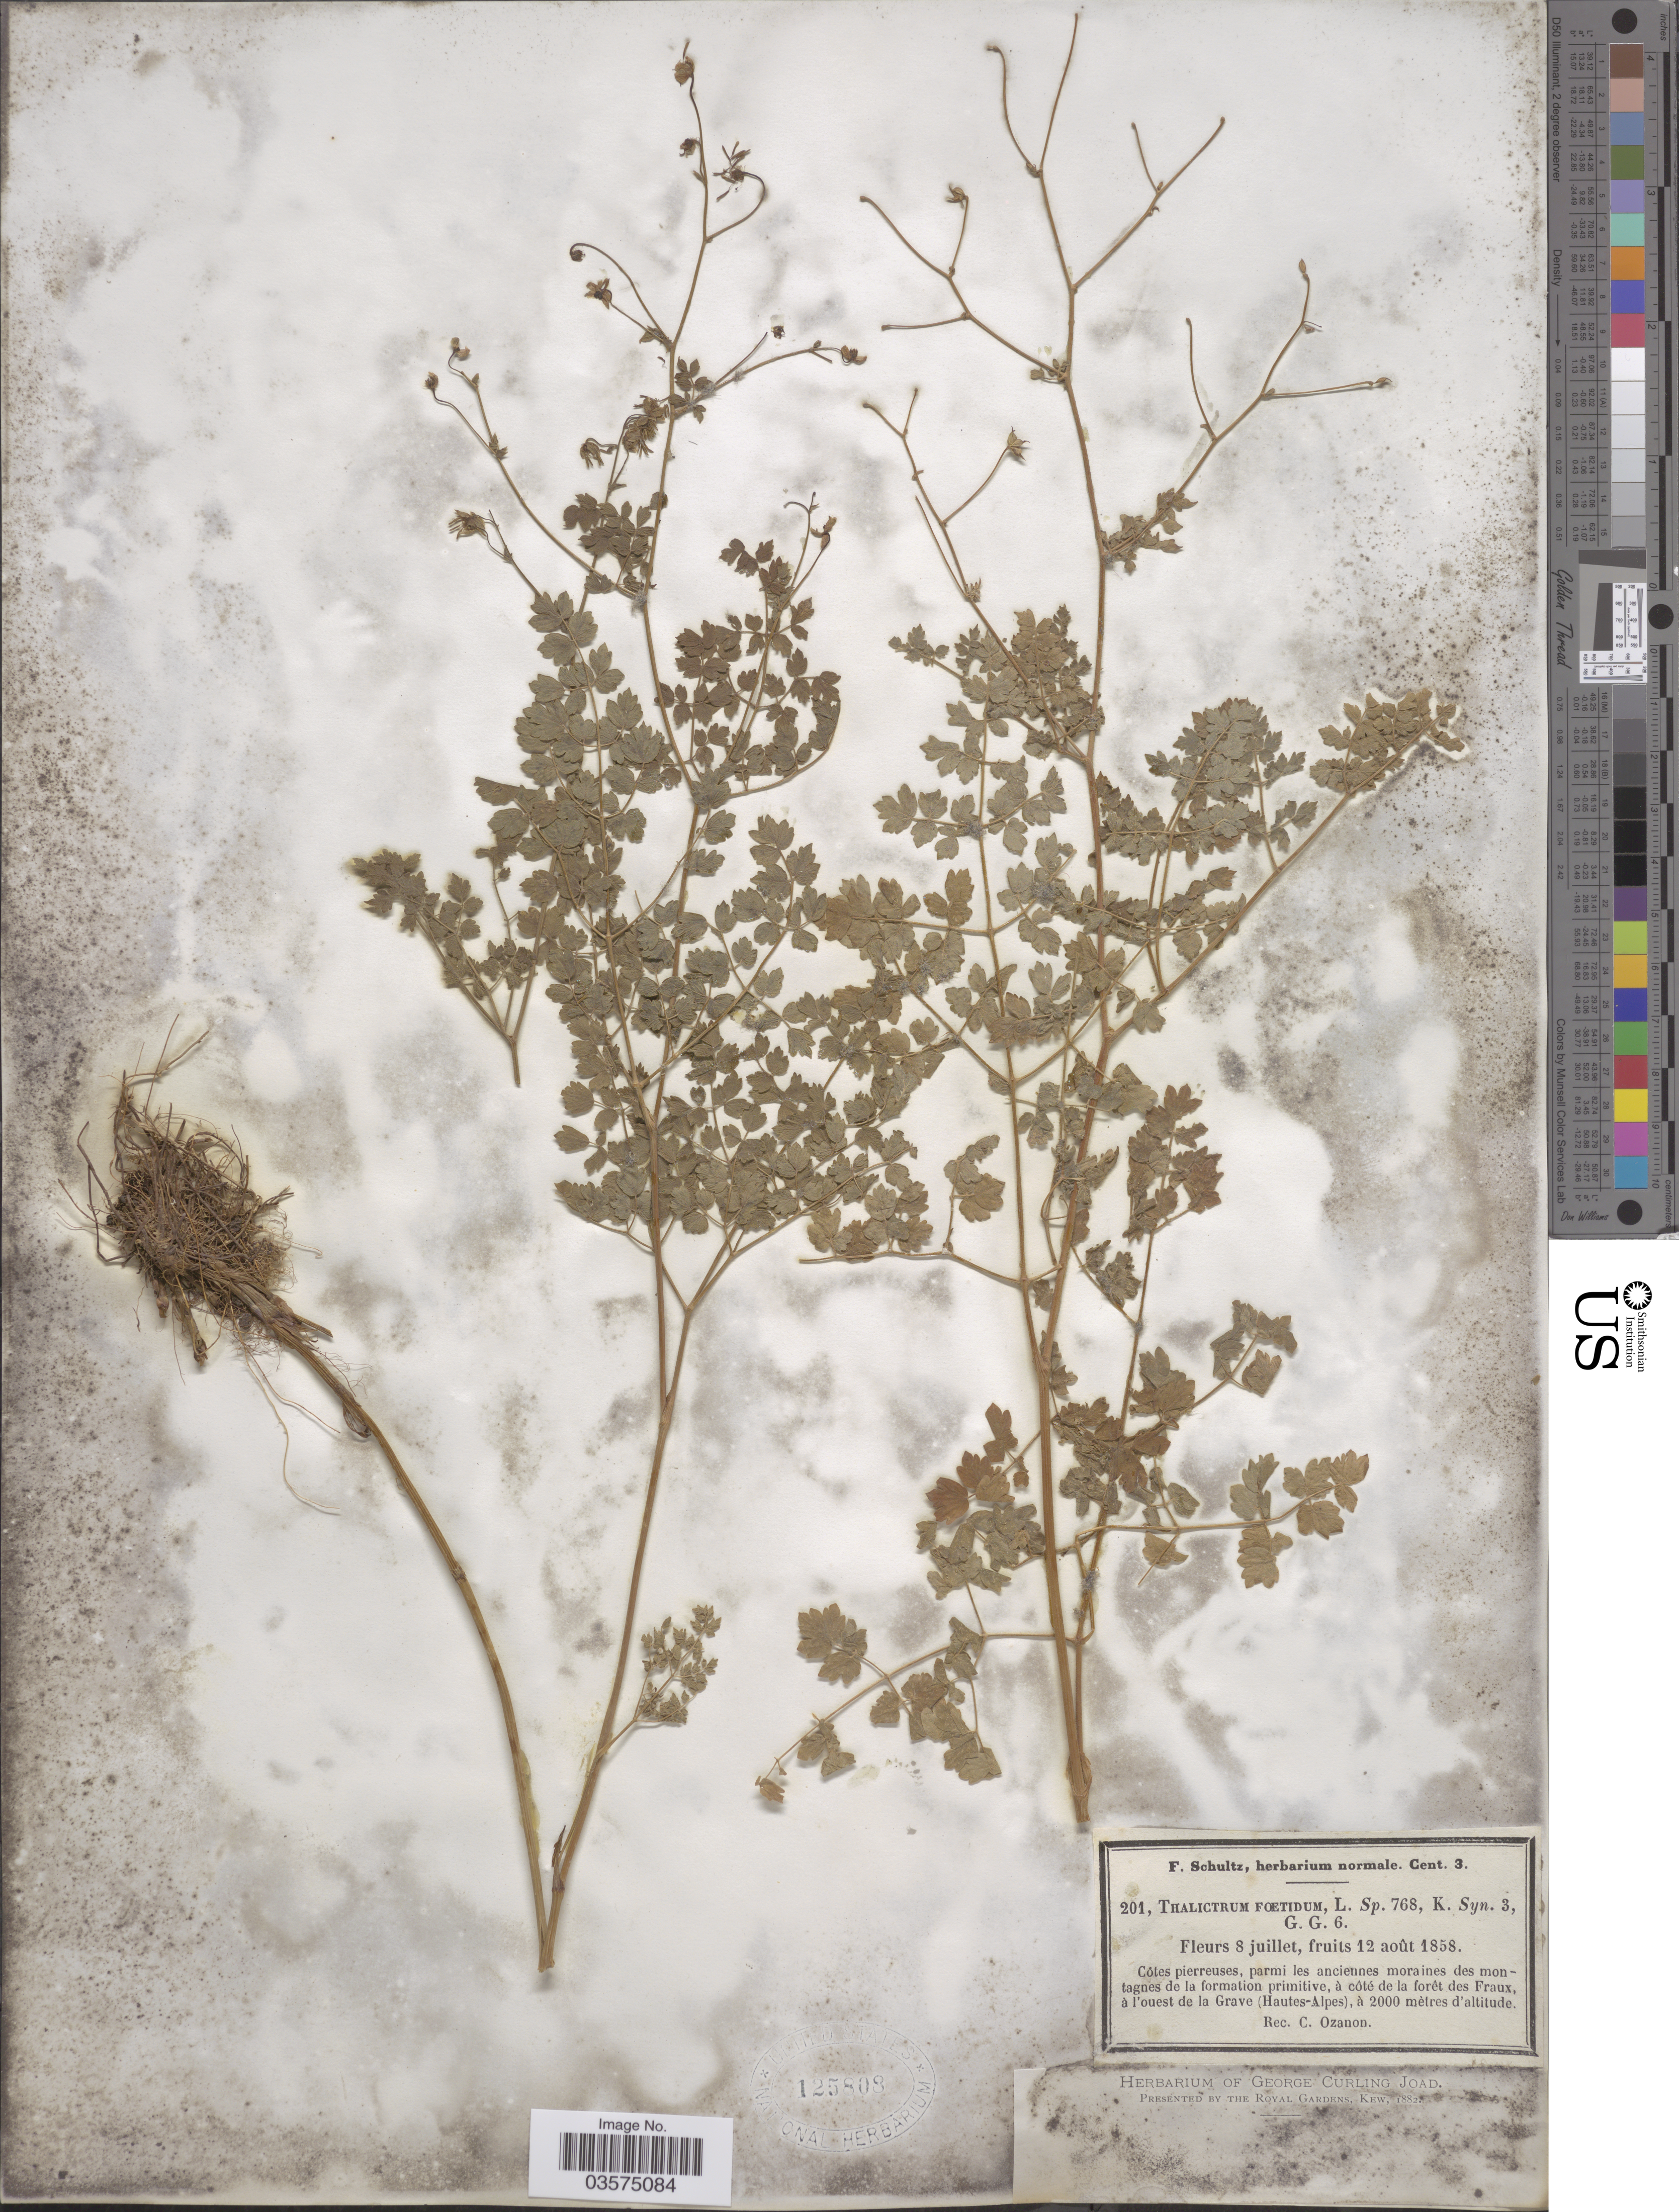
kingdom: Plantae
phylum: Tracheophyta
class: Magnoliopsida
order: Ranunculales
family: Ranunculaceae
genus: Thalictrum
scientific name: Thalictrum foetidum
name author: L.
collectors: C. Ozanon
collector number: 201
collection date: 1858-07-08/1858-08-12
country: France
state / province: Provence-Alpes-Côte d'Azur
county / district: Hautes-Alpes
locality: Cotes pierreuses, parmi les anciennes moraines de montagnes de la formation primitive, à côté de la forêt des Fraux, à l'ouest de la Grave (Hautes-Alpes).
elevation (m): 2000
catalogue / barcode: US 125808